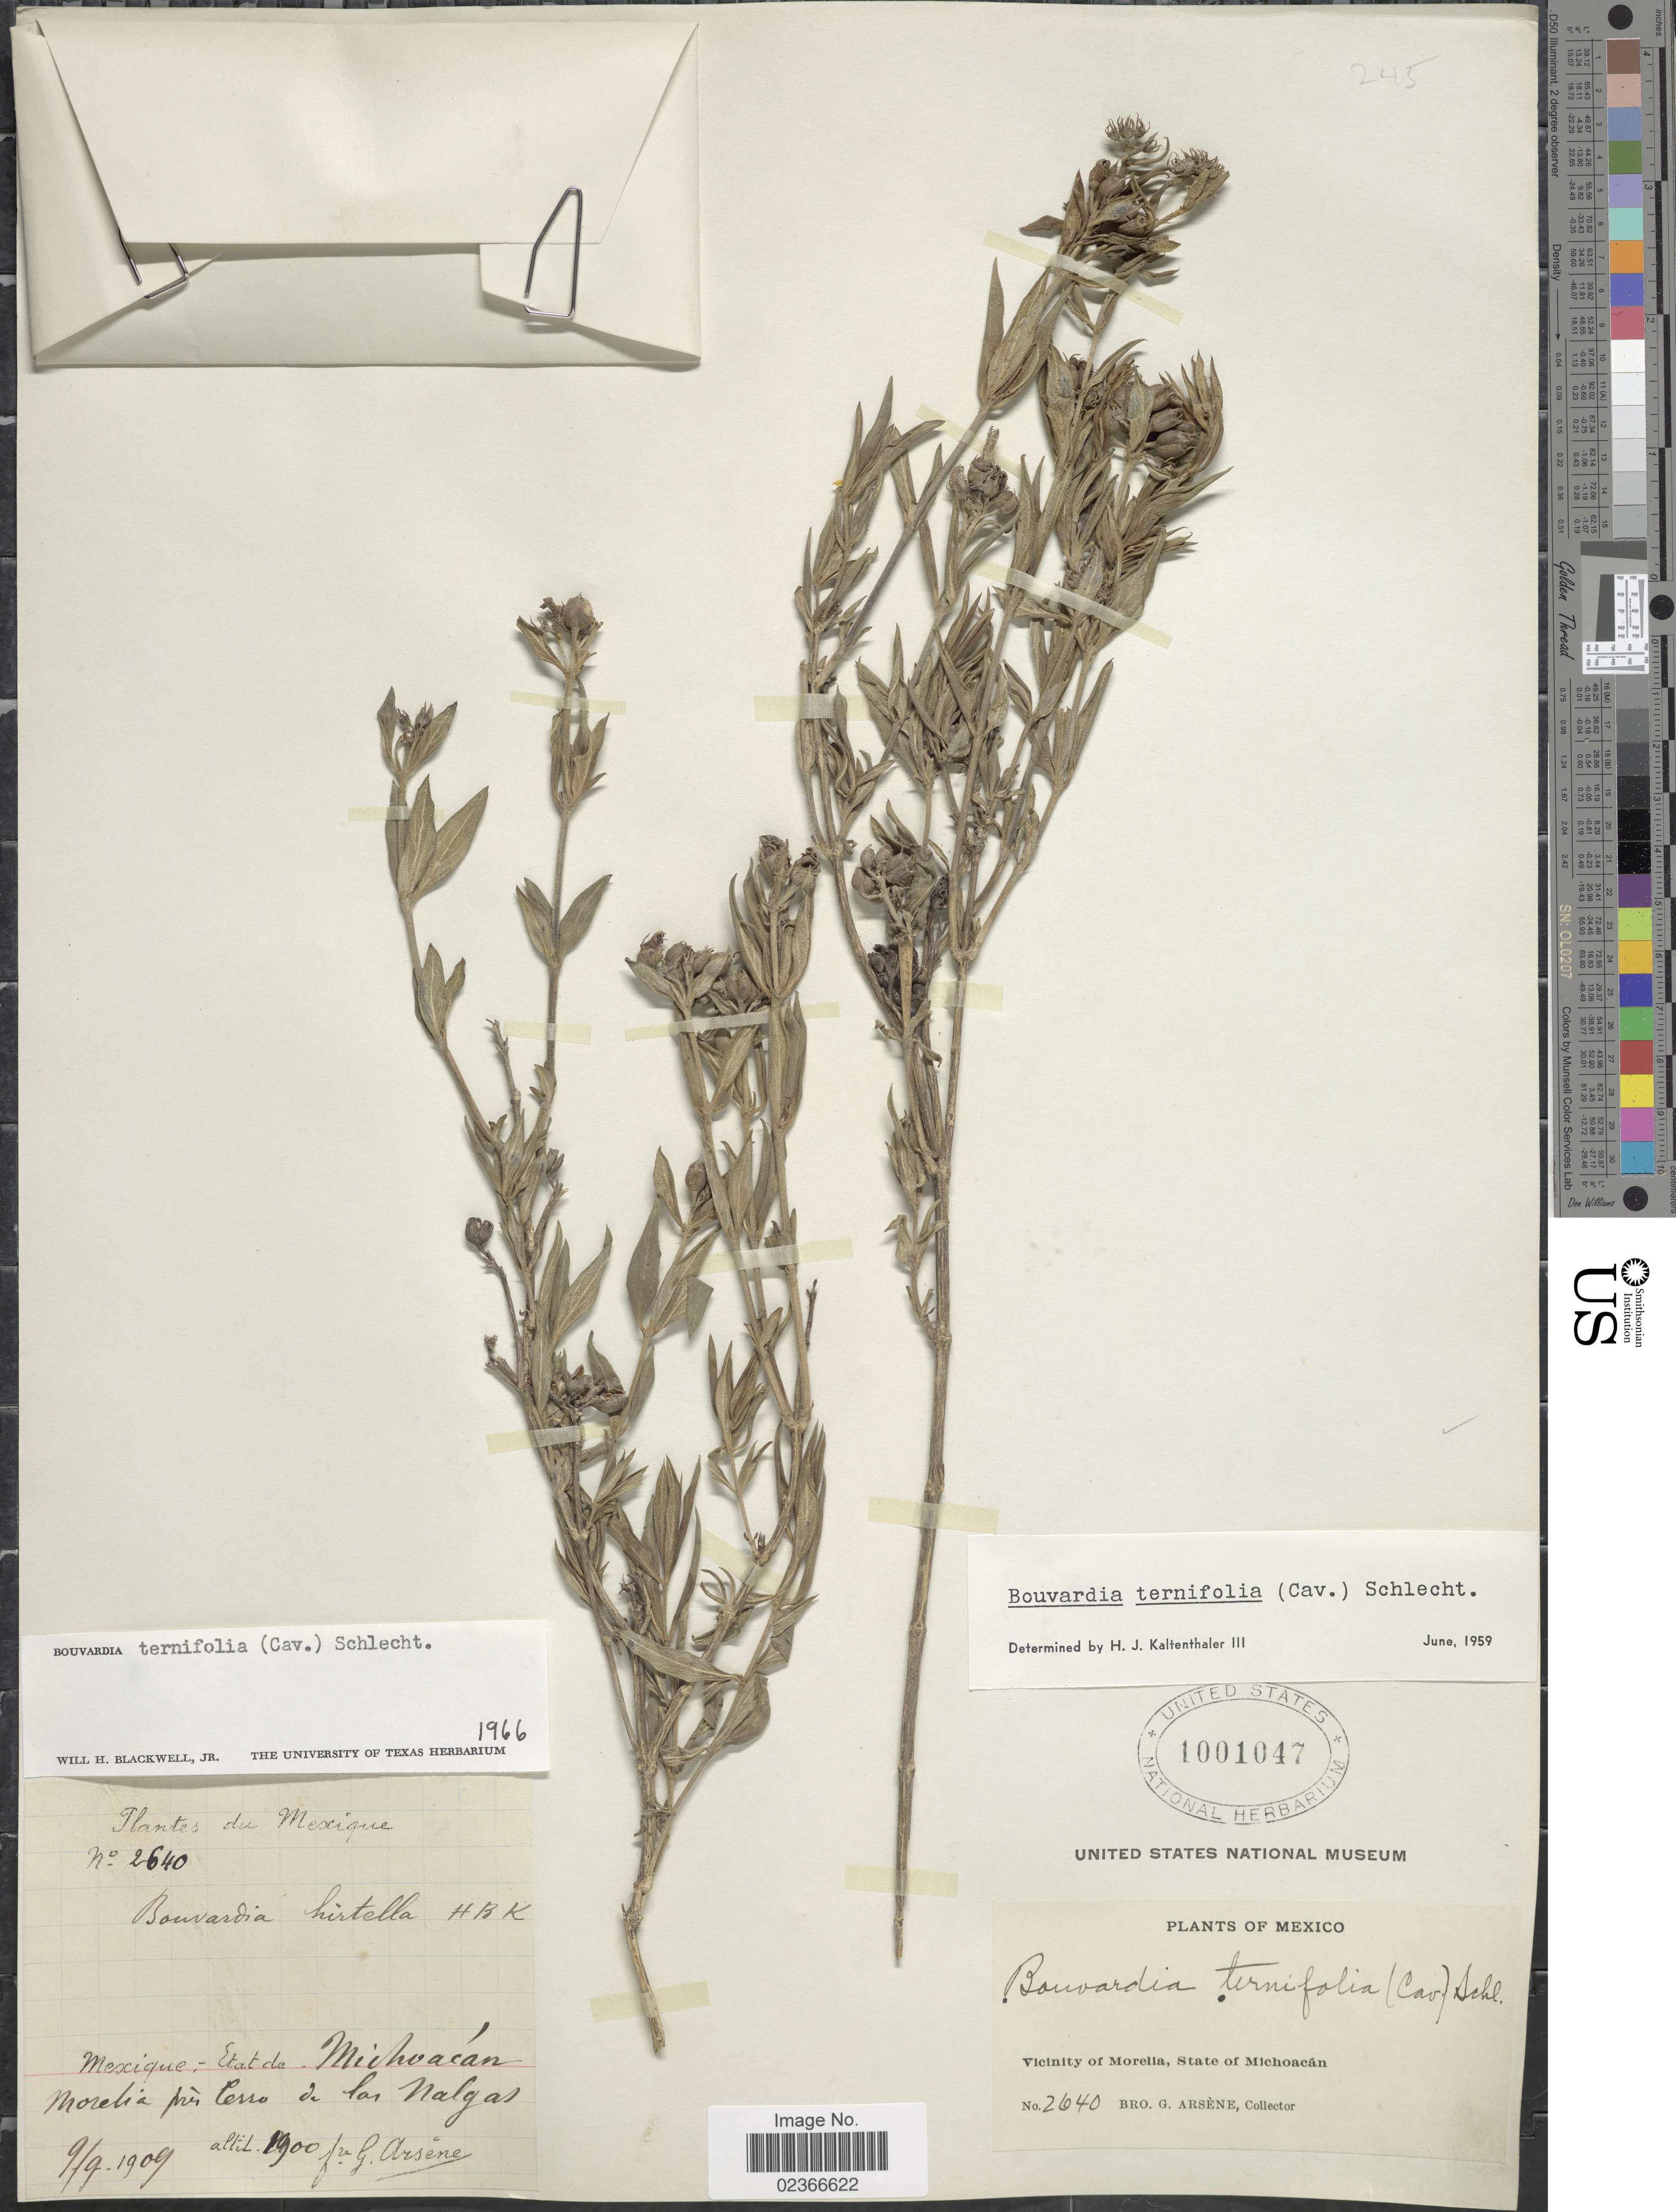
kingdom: Plantae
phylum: Tracheophyta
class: Magnoliopsida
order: Gentianales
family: Rubiaceae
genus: Bouvardia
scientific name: Bouvardia ternifolia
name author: (Cav.) Schltdl.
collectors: Bro. G. Arsène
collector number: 2640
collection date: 1909-09-09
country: Mexico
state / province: Michoacán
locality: Etat de Michoacan. Morelia pres Cerro de los Nalgas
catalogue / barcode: US 1001047